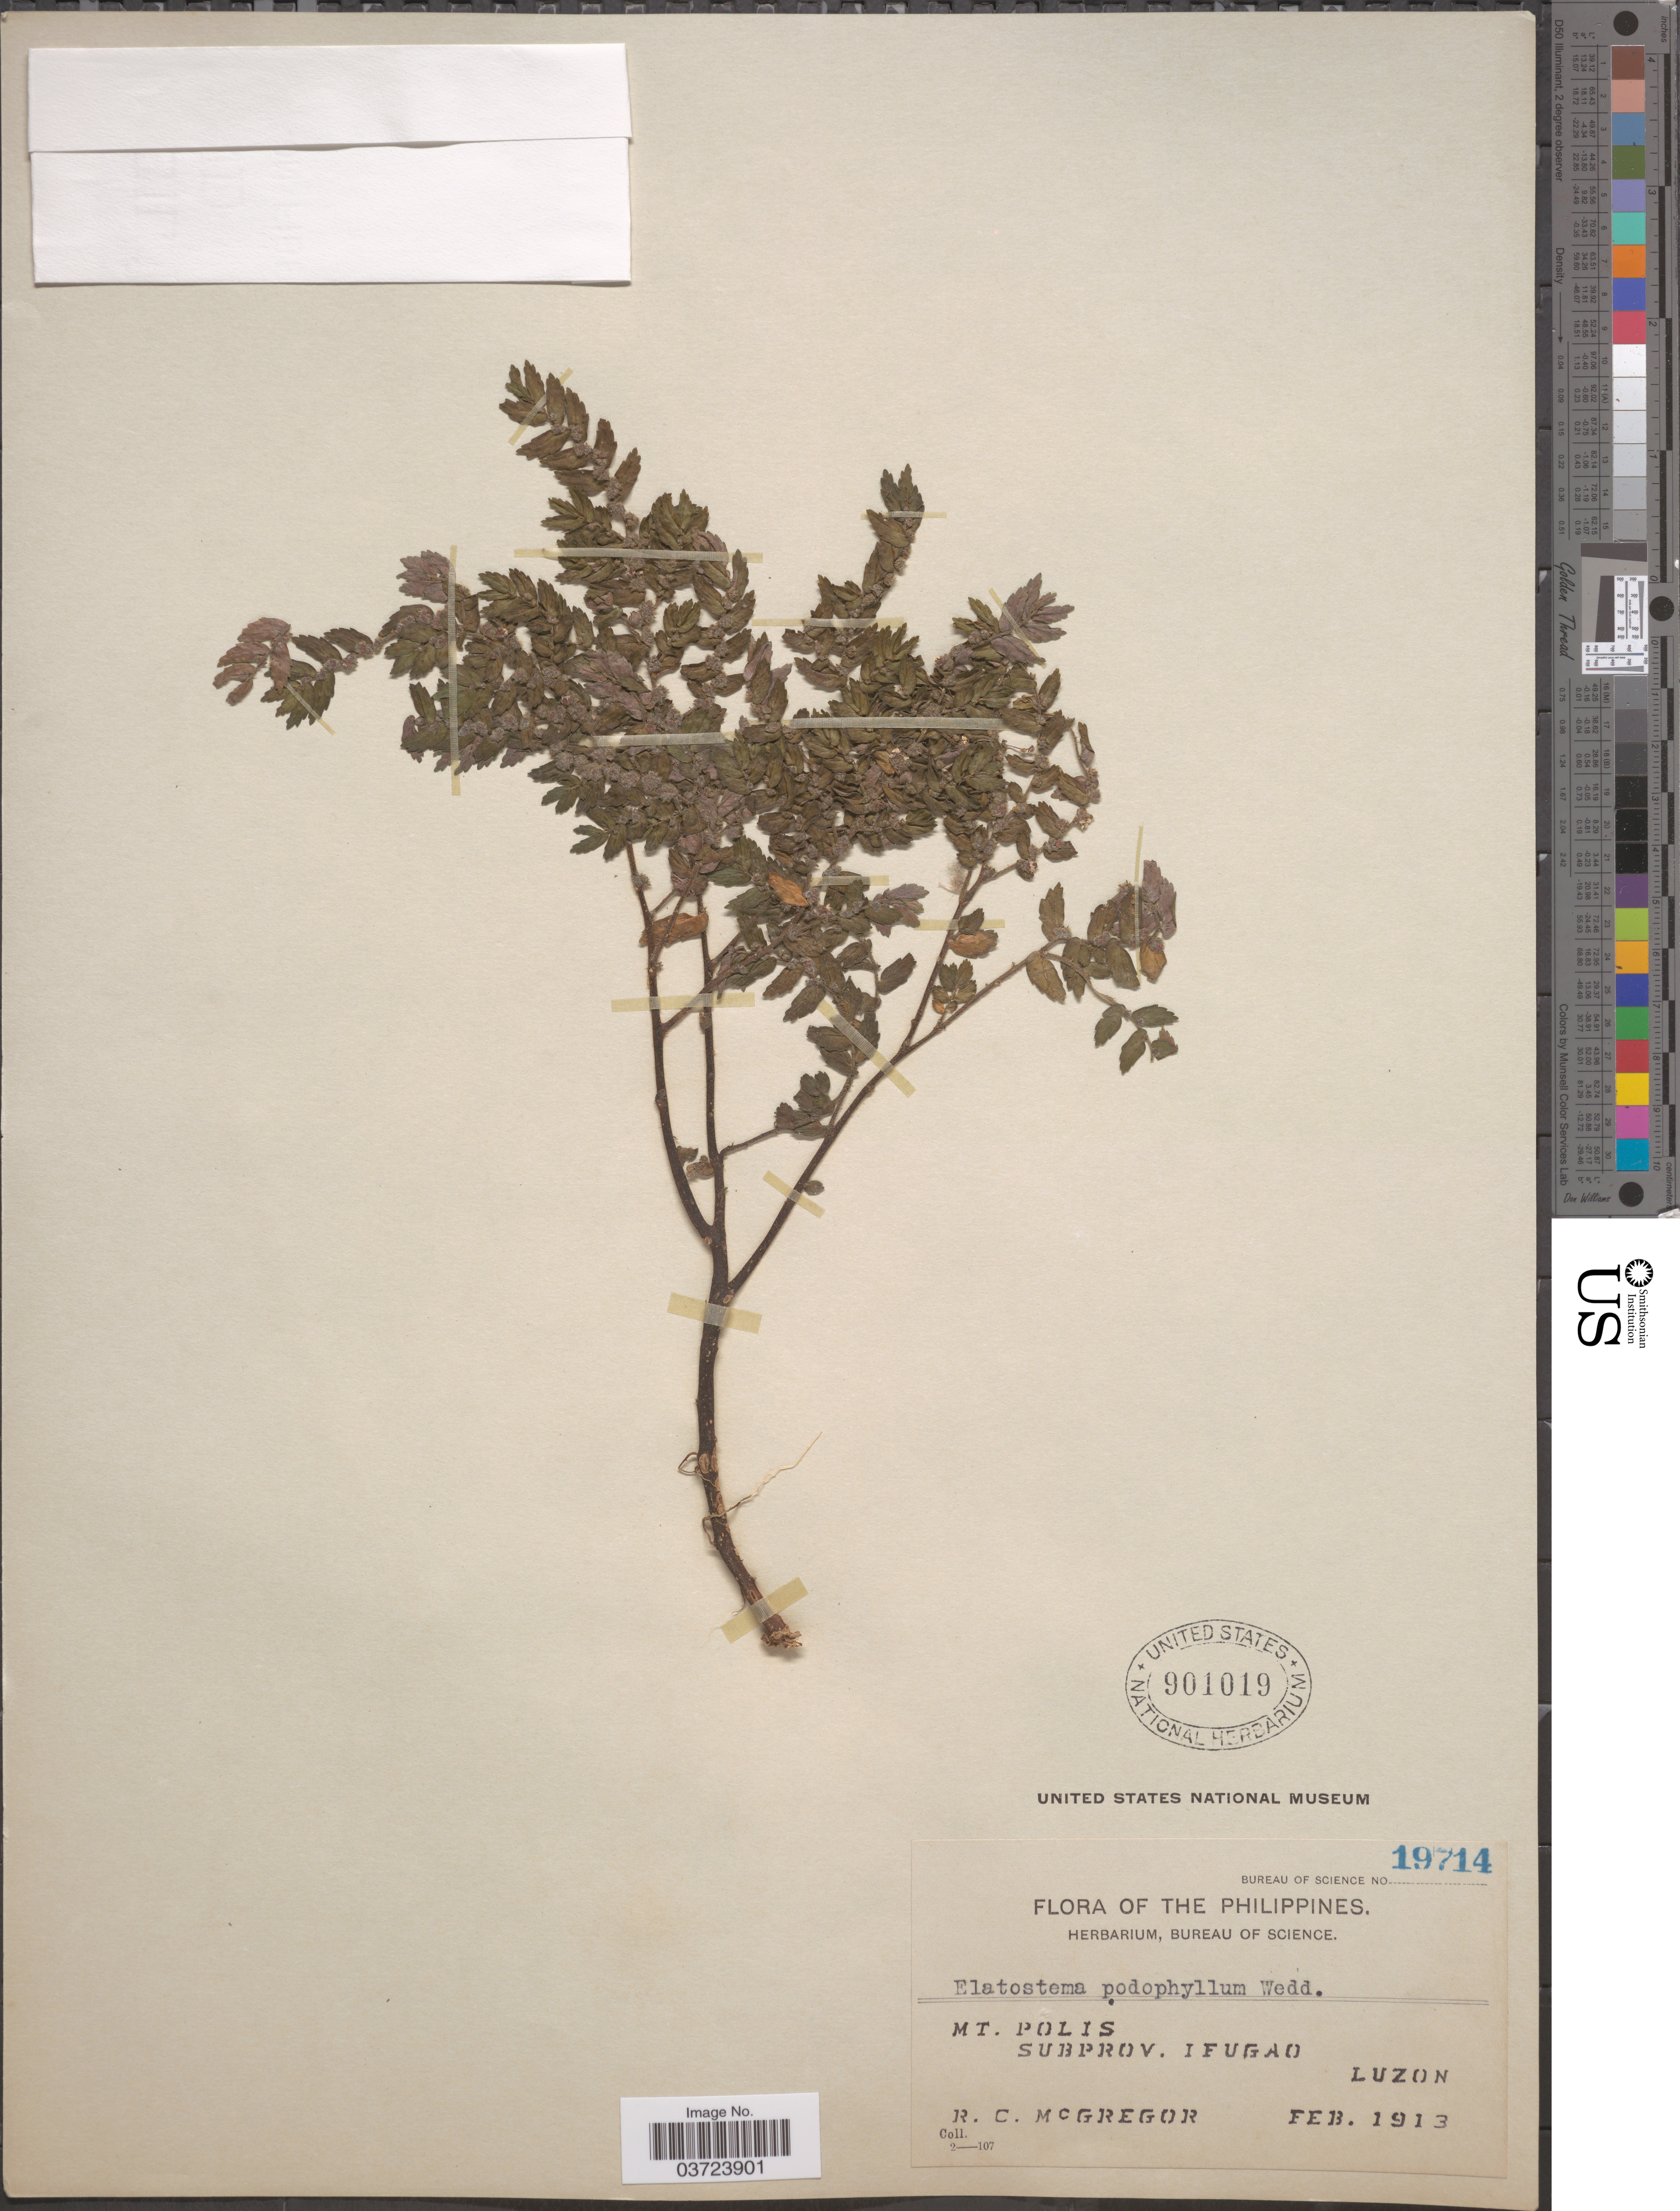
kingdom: Plantae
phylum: Tracheophyta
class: Magnoliopsida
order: Rosales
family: Urticaceae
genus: Elatostema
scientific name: Elatostema podophyllum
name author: Wedd.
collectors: R. C. McGregor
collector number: Bureau of Science 19714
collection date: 1913-02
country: Philippines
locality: Mt. Polis. Subprov. Ifugao. Luzon.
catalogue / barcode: US 901019